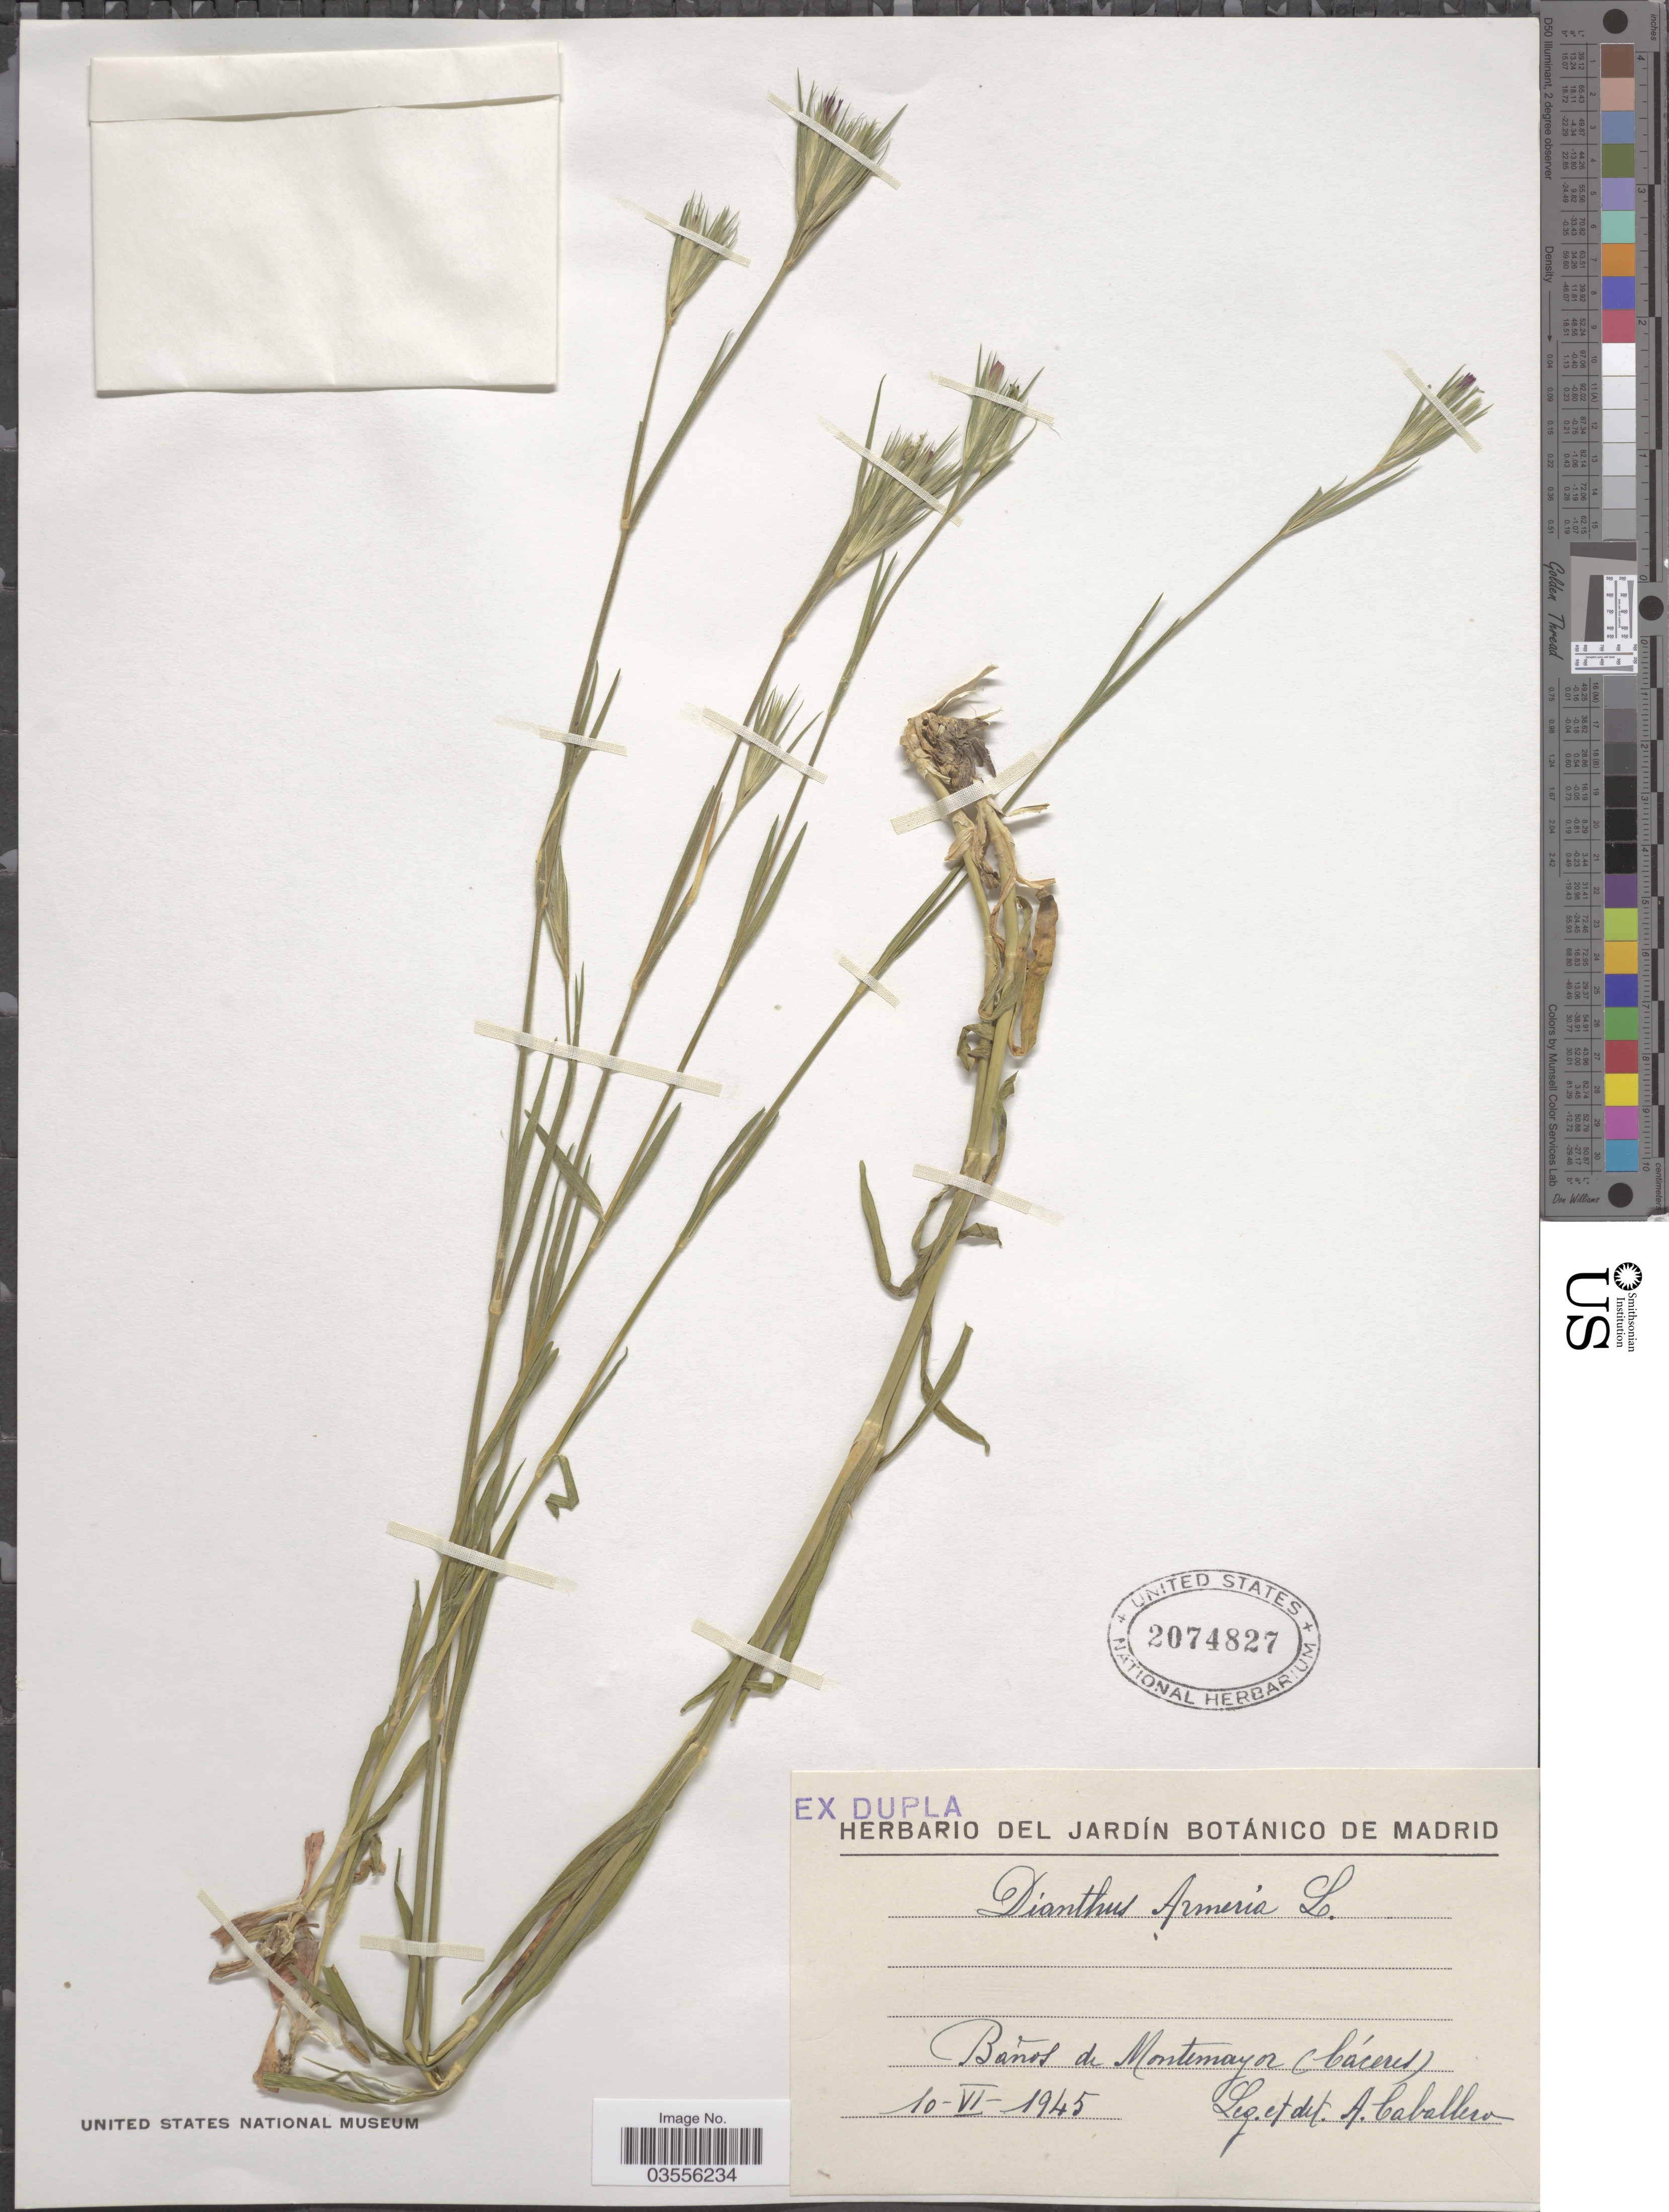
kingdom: Plantae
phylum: Tracheophyta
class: Magnoliopsida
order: Caryophyllales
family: Caryophyllaceae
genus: Dianthus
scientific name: Dianthus arenarius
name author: L.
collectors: A. Caballero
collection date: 1945-06-10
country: Spain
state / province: Madrid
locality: Baños de Montemayor (Cáceres).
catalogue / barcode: US 2074827